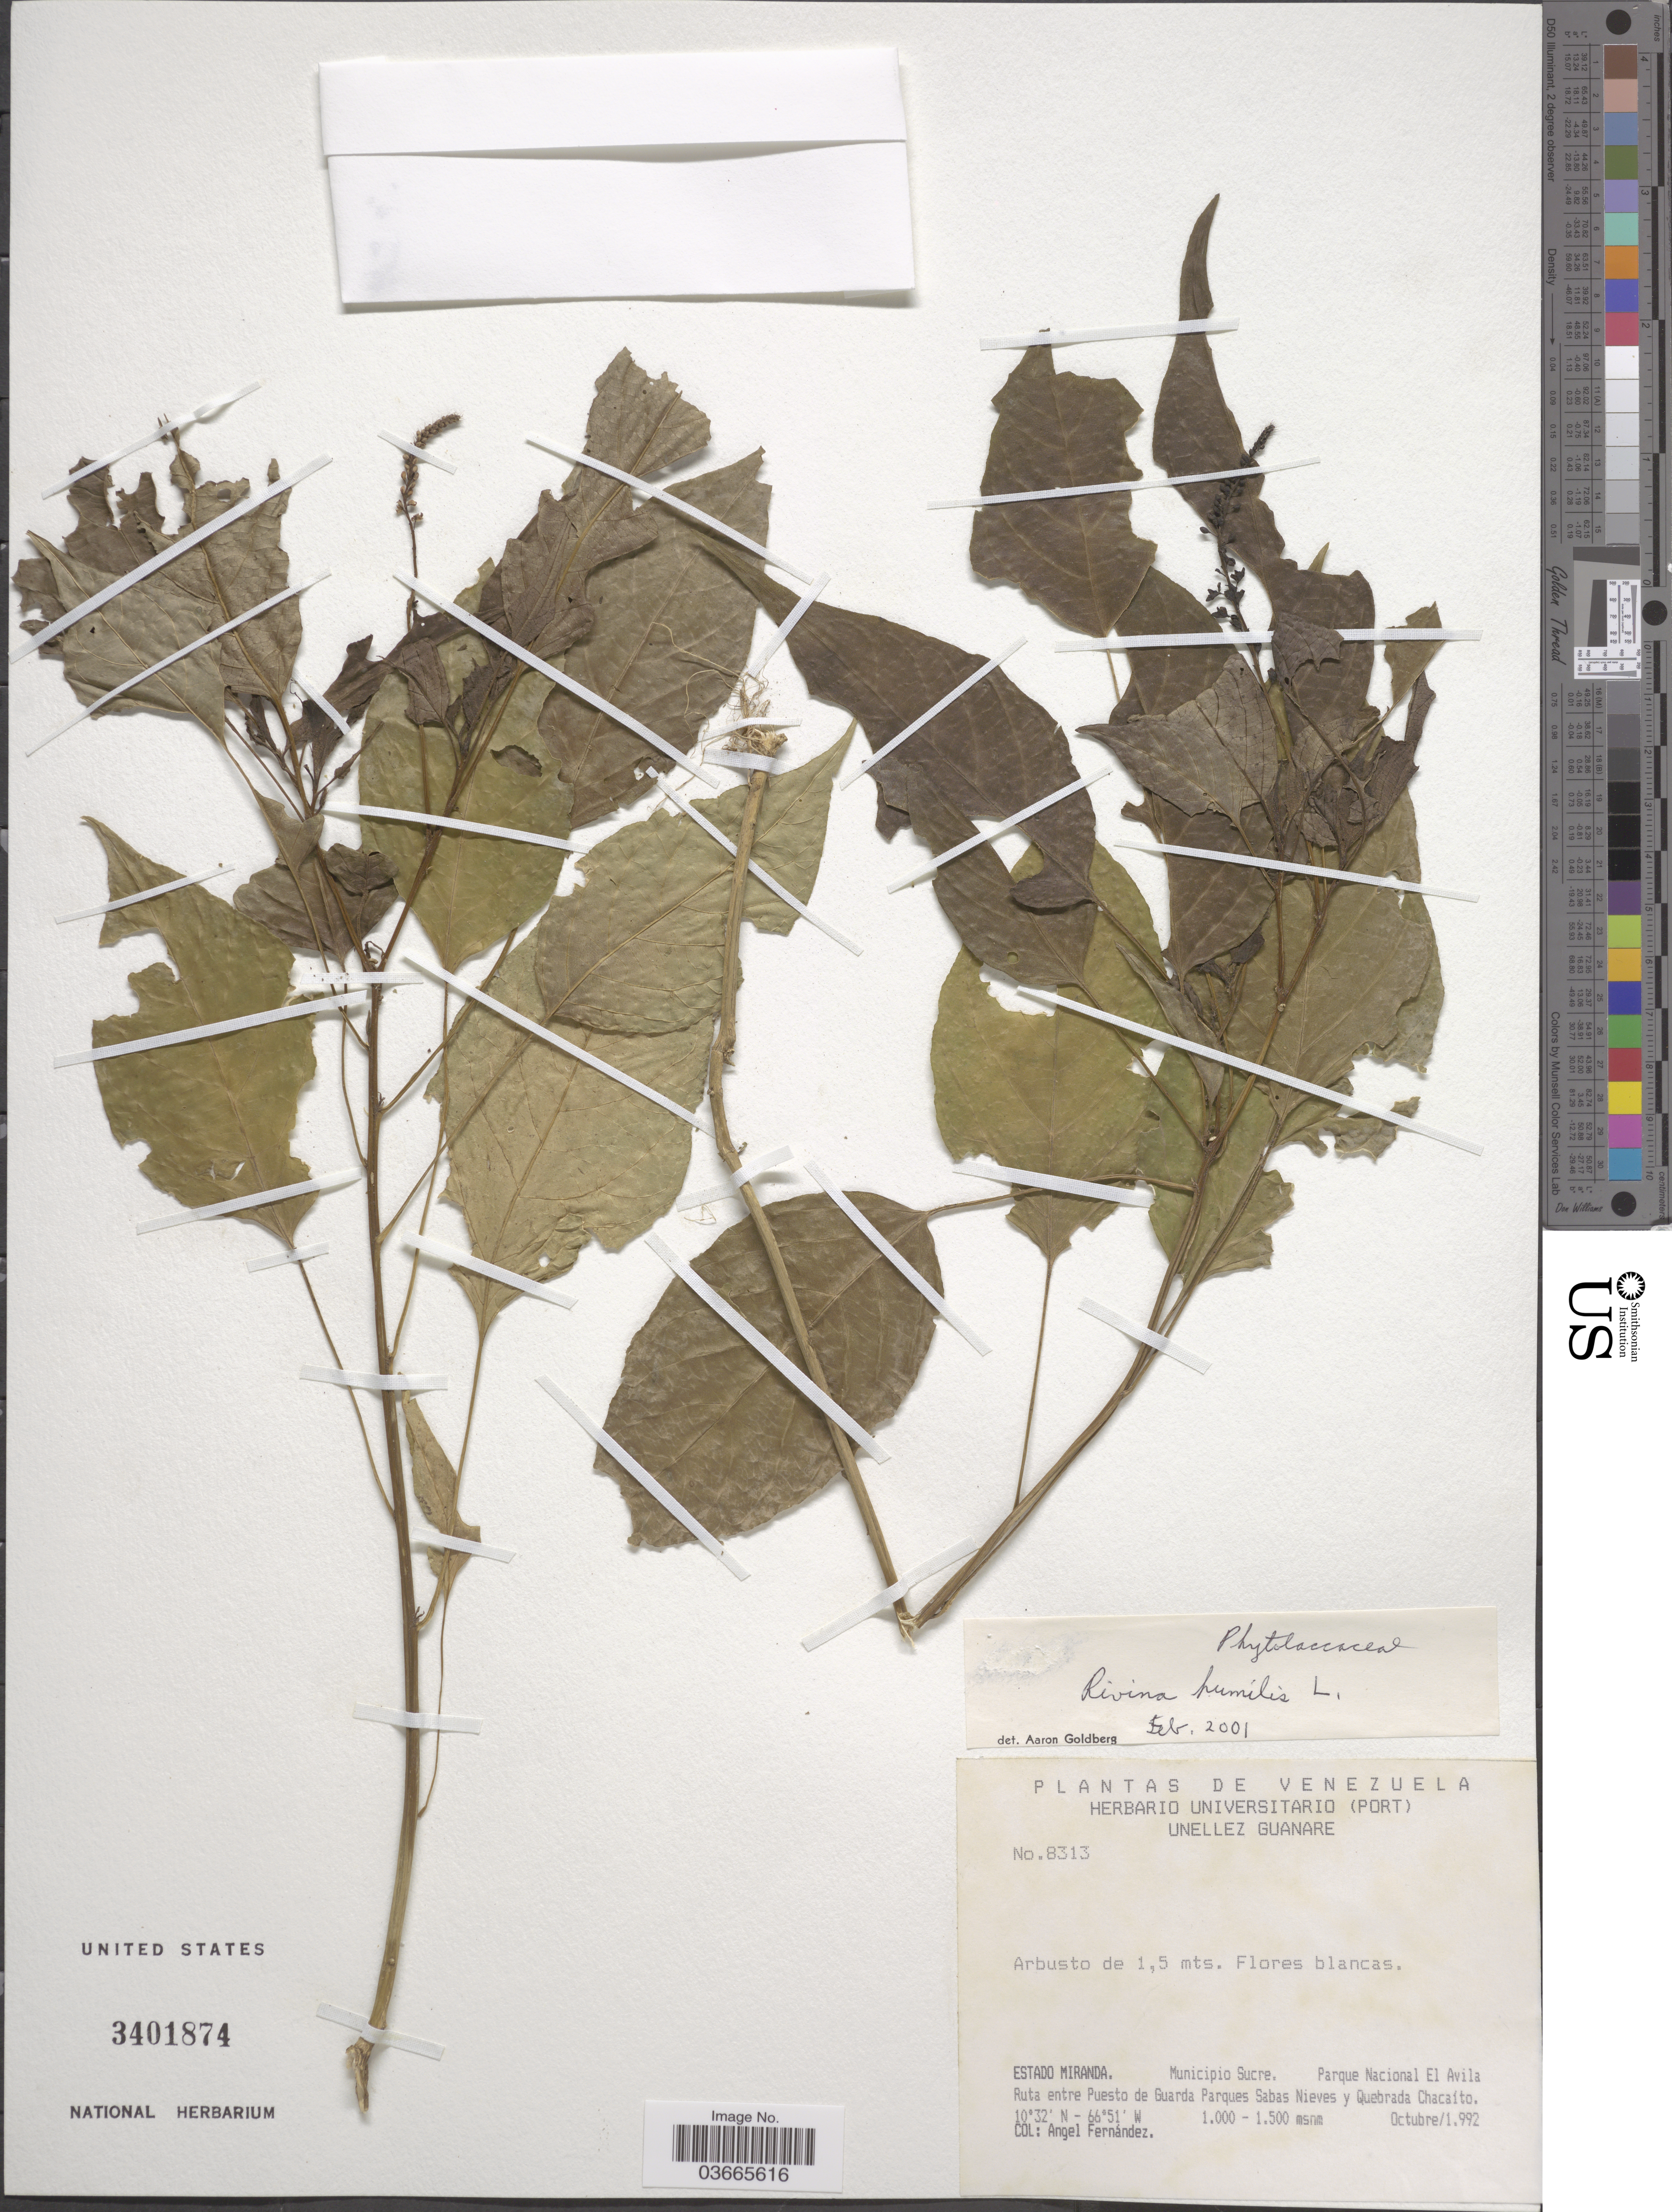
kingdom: Plantae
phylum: Tracheophyta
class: Magnoliopsida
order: Caryophyllales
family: Phytolaccaceae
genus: Rivina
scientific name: Rivina humilis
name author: L.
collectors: Á. Fernández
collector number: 8313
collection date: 1992-10-01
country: Venezuela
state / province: Miranda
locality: Estado Miranda. Municipio Sucre. Parque Nacional El Avila. Ruta entre Puesto de Guarda Parques Sabas Nieves y Quebrada Chacaíto.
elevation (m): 1000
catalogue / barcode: US 3401874